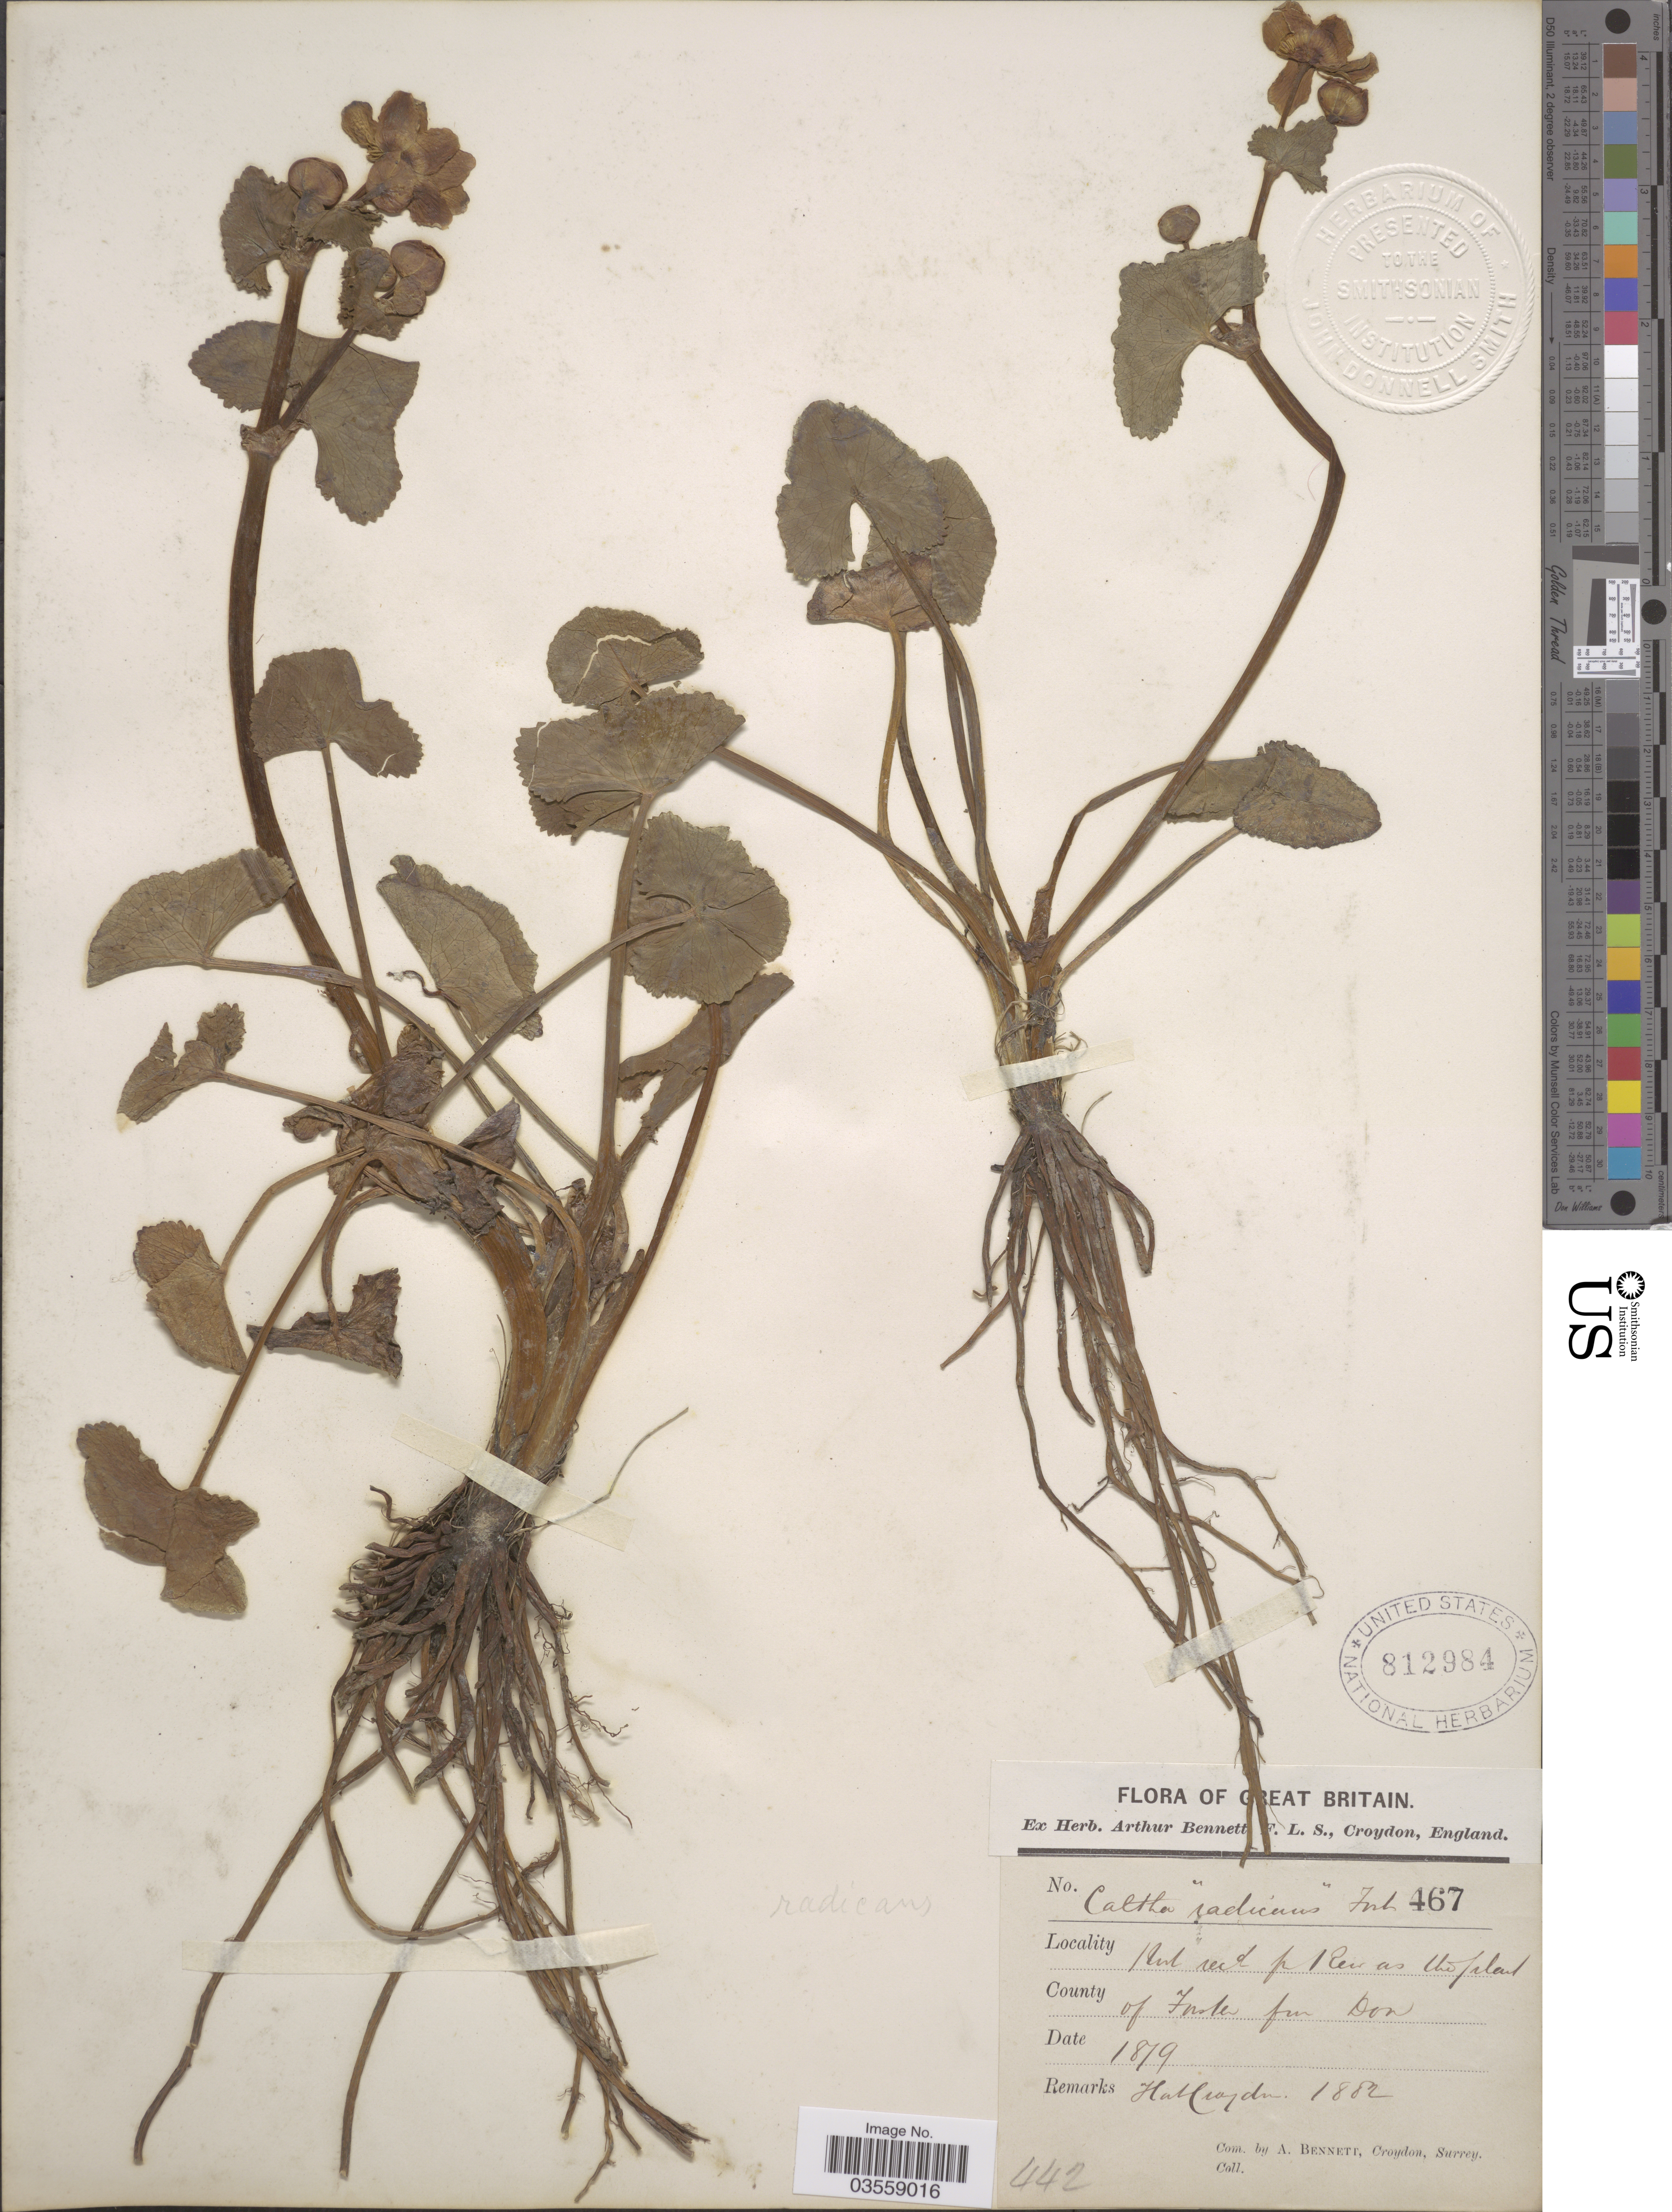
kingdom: Plantae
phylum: Tracheophyta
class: Magnoliopsida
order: Ranunculales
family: Ranunculaceae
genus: Caltha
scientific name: Caltha radicans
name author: T.F. Forst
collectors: ex herb. Arthur Bennett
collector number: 467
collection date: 1879/1882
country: United Kingdom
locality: Road recd pr Rewas the island. County of Faster fun Don. Hort Croyden. [interpreted]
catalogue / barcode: US 812984